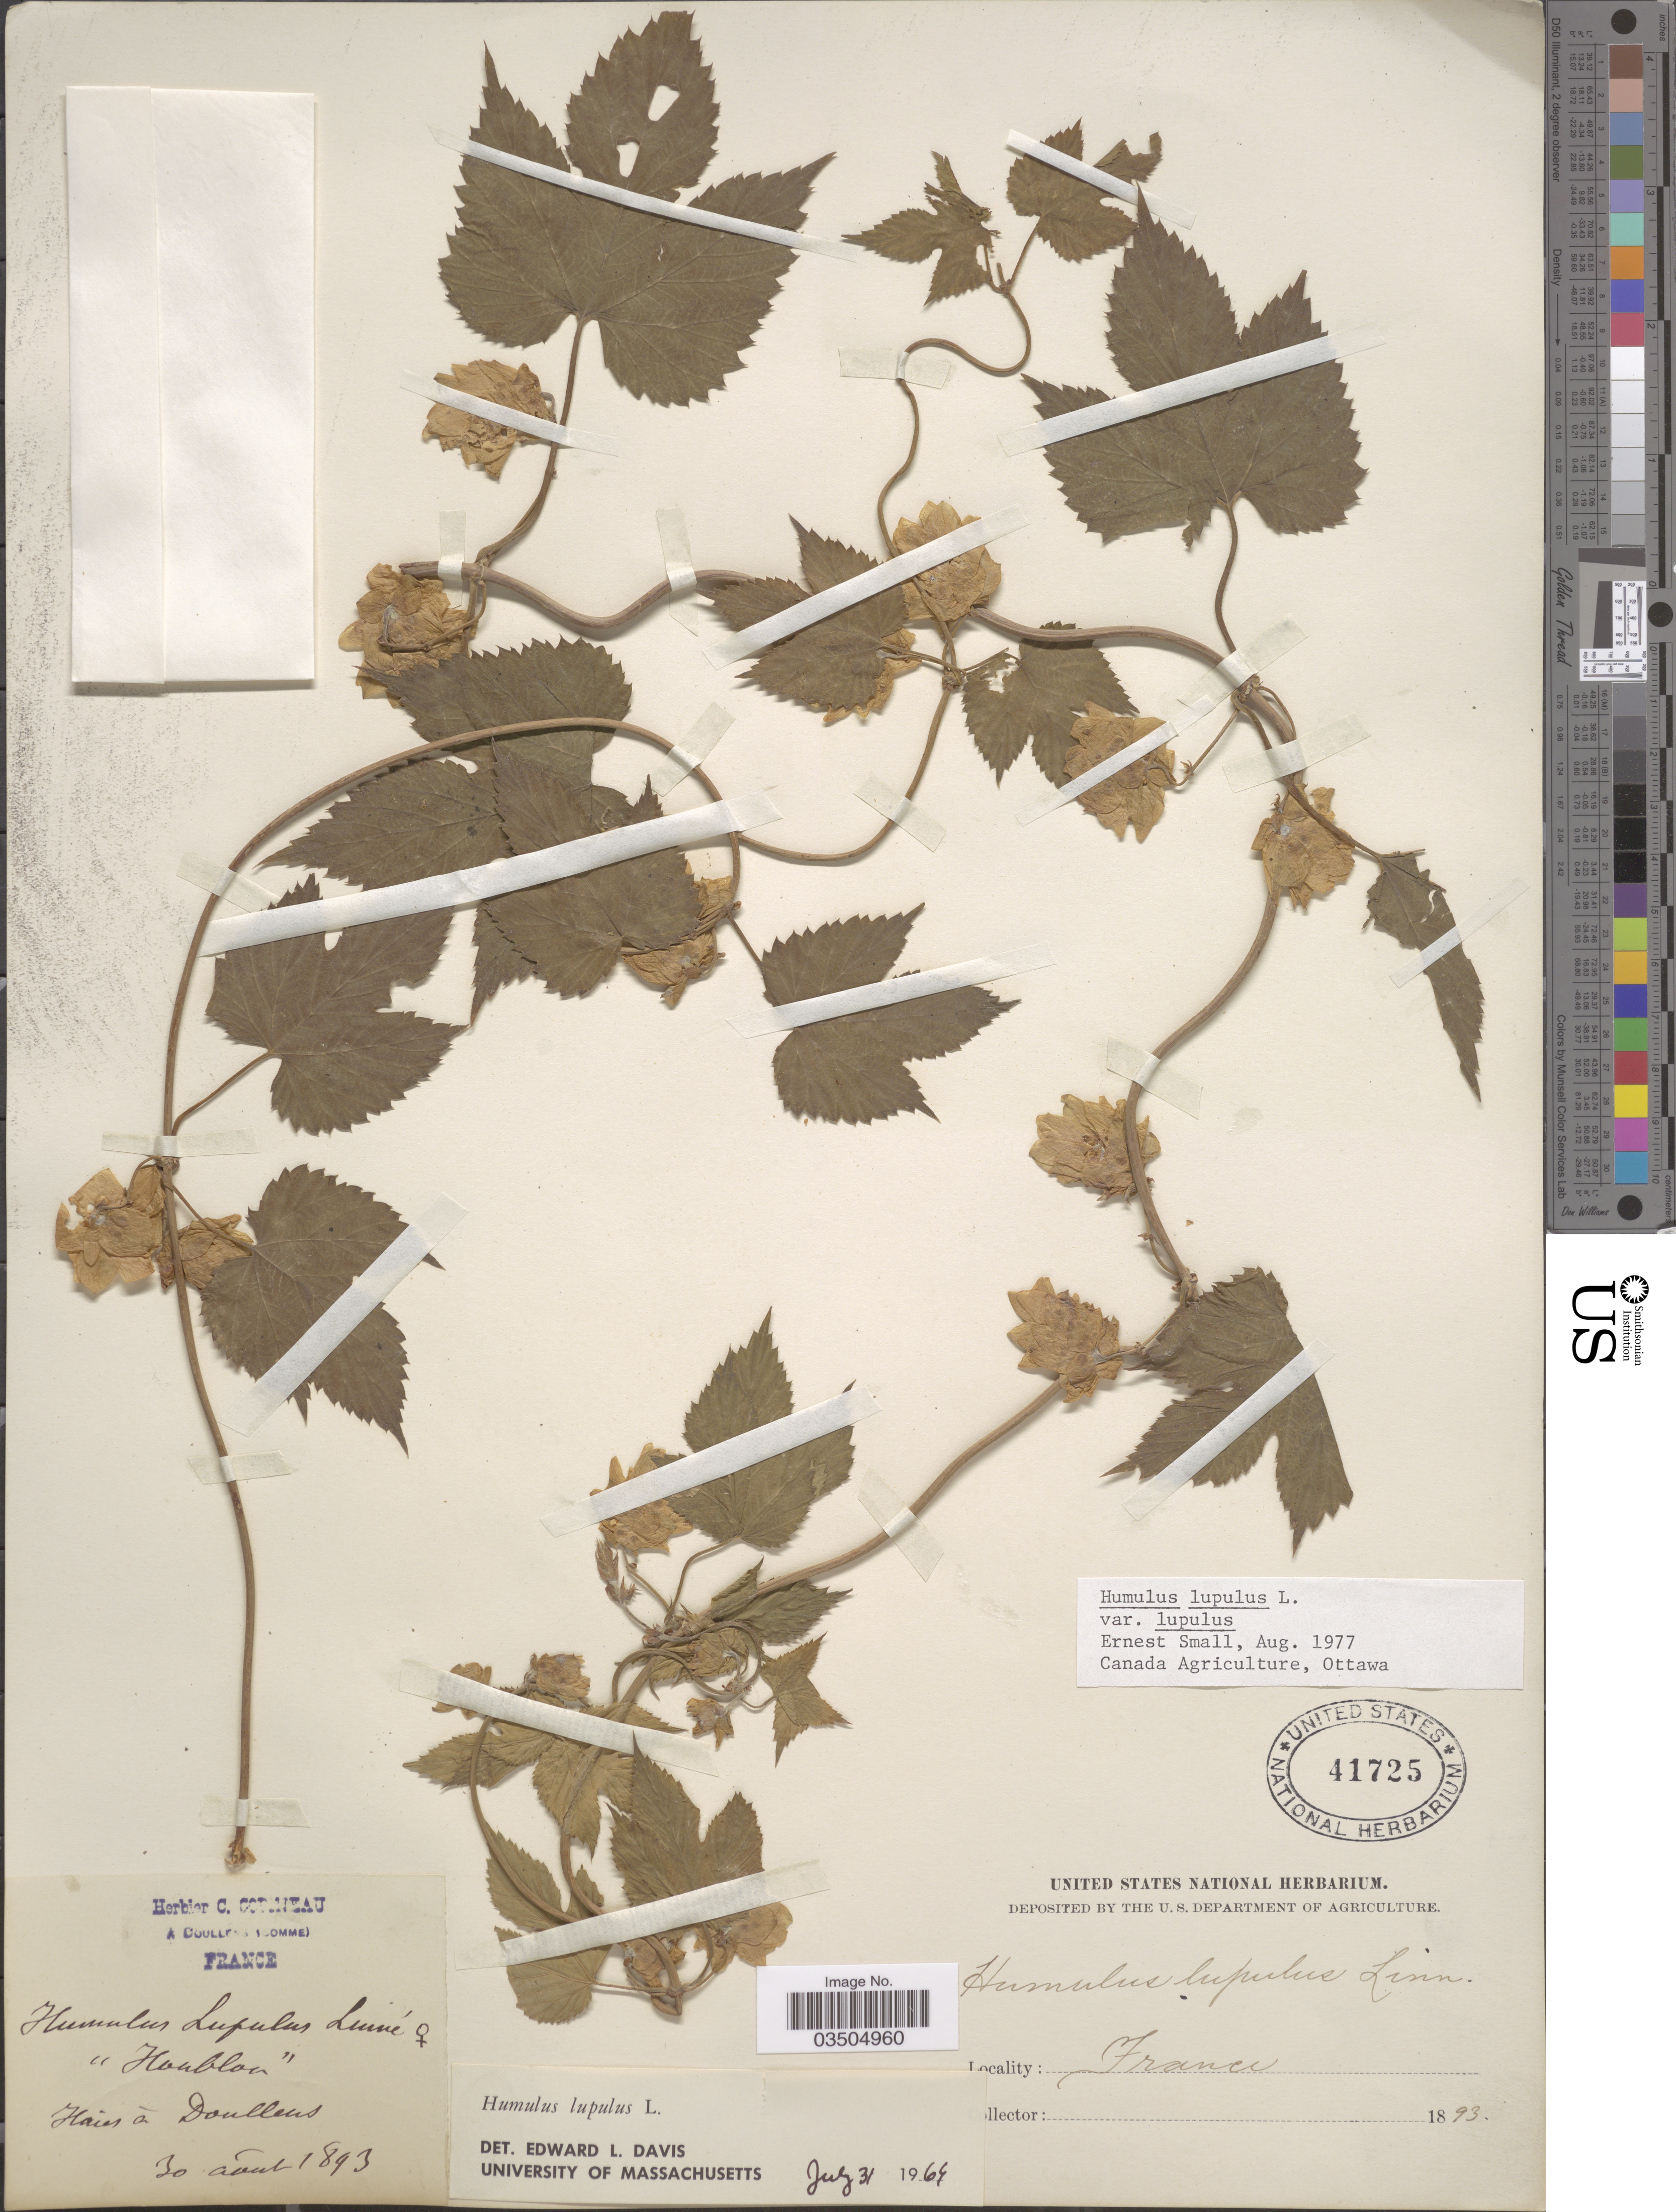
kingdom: Plantae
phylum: Tracheophyta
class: Magnoliopsida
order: Rosales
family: Cannabaceae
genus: Humulus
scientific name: Humulus lupulus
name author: L.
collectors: ex herb. C. Copineau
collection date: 1893-08-30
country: France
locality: Hain à Doullens.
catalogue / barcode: US 41725